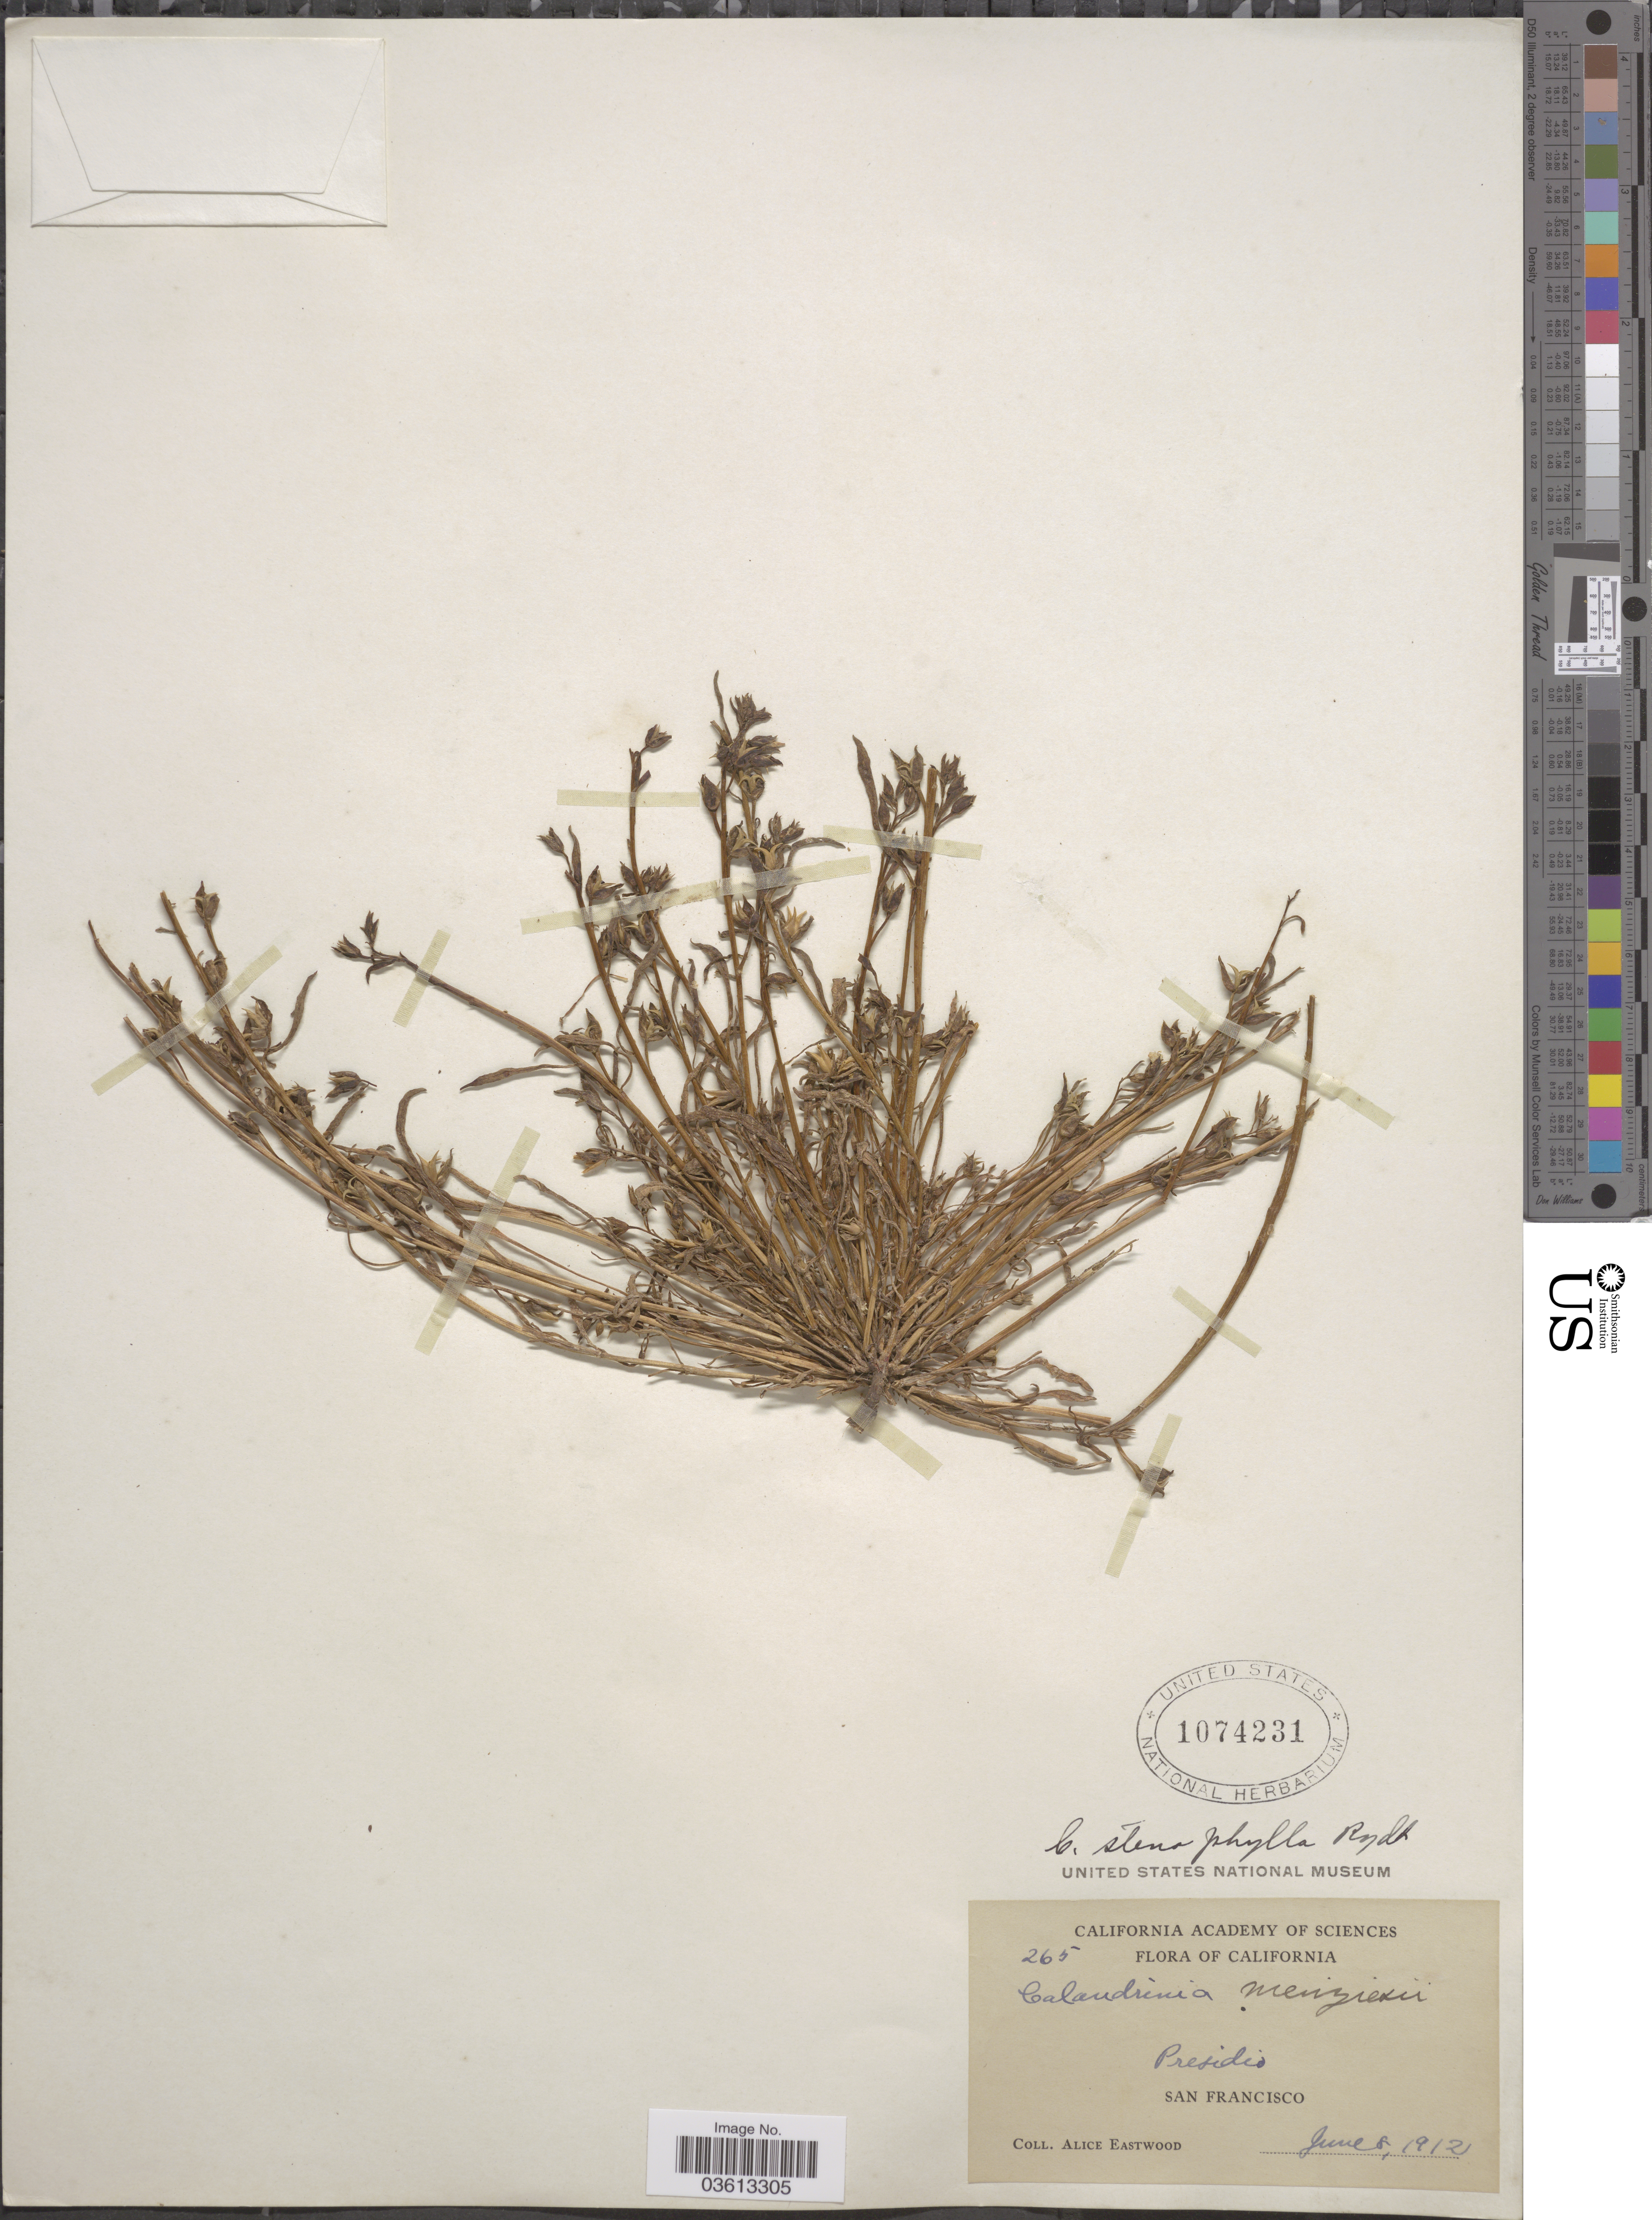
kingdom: Plantae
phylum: Tracheophyta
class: Magnoliopsida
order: Caryophyllales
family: Montiaceae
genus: Calandrinia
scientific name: Calandrinia ciliata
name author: (Ruiz & Pav.) DC.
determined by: Strong, Mark T., (BOT), Smithsonian Institution - National Museum of Natural History (UNITED STATES)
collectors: A. Eastwood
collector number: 265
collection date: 1912-06-08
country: United States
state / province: California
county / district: San Francisco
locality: Presidio, San Francisco.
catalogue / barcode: US 1074231